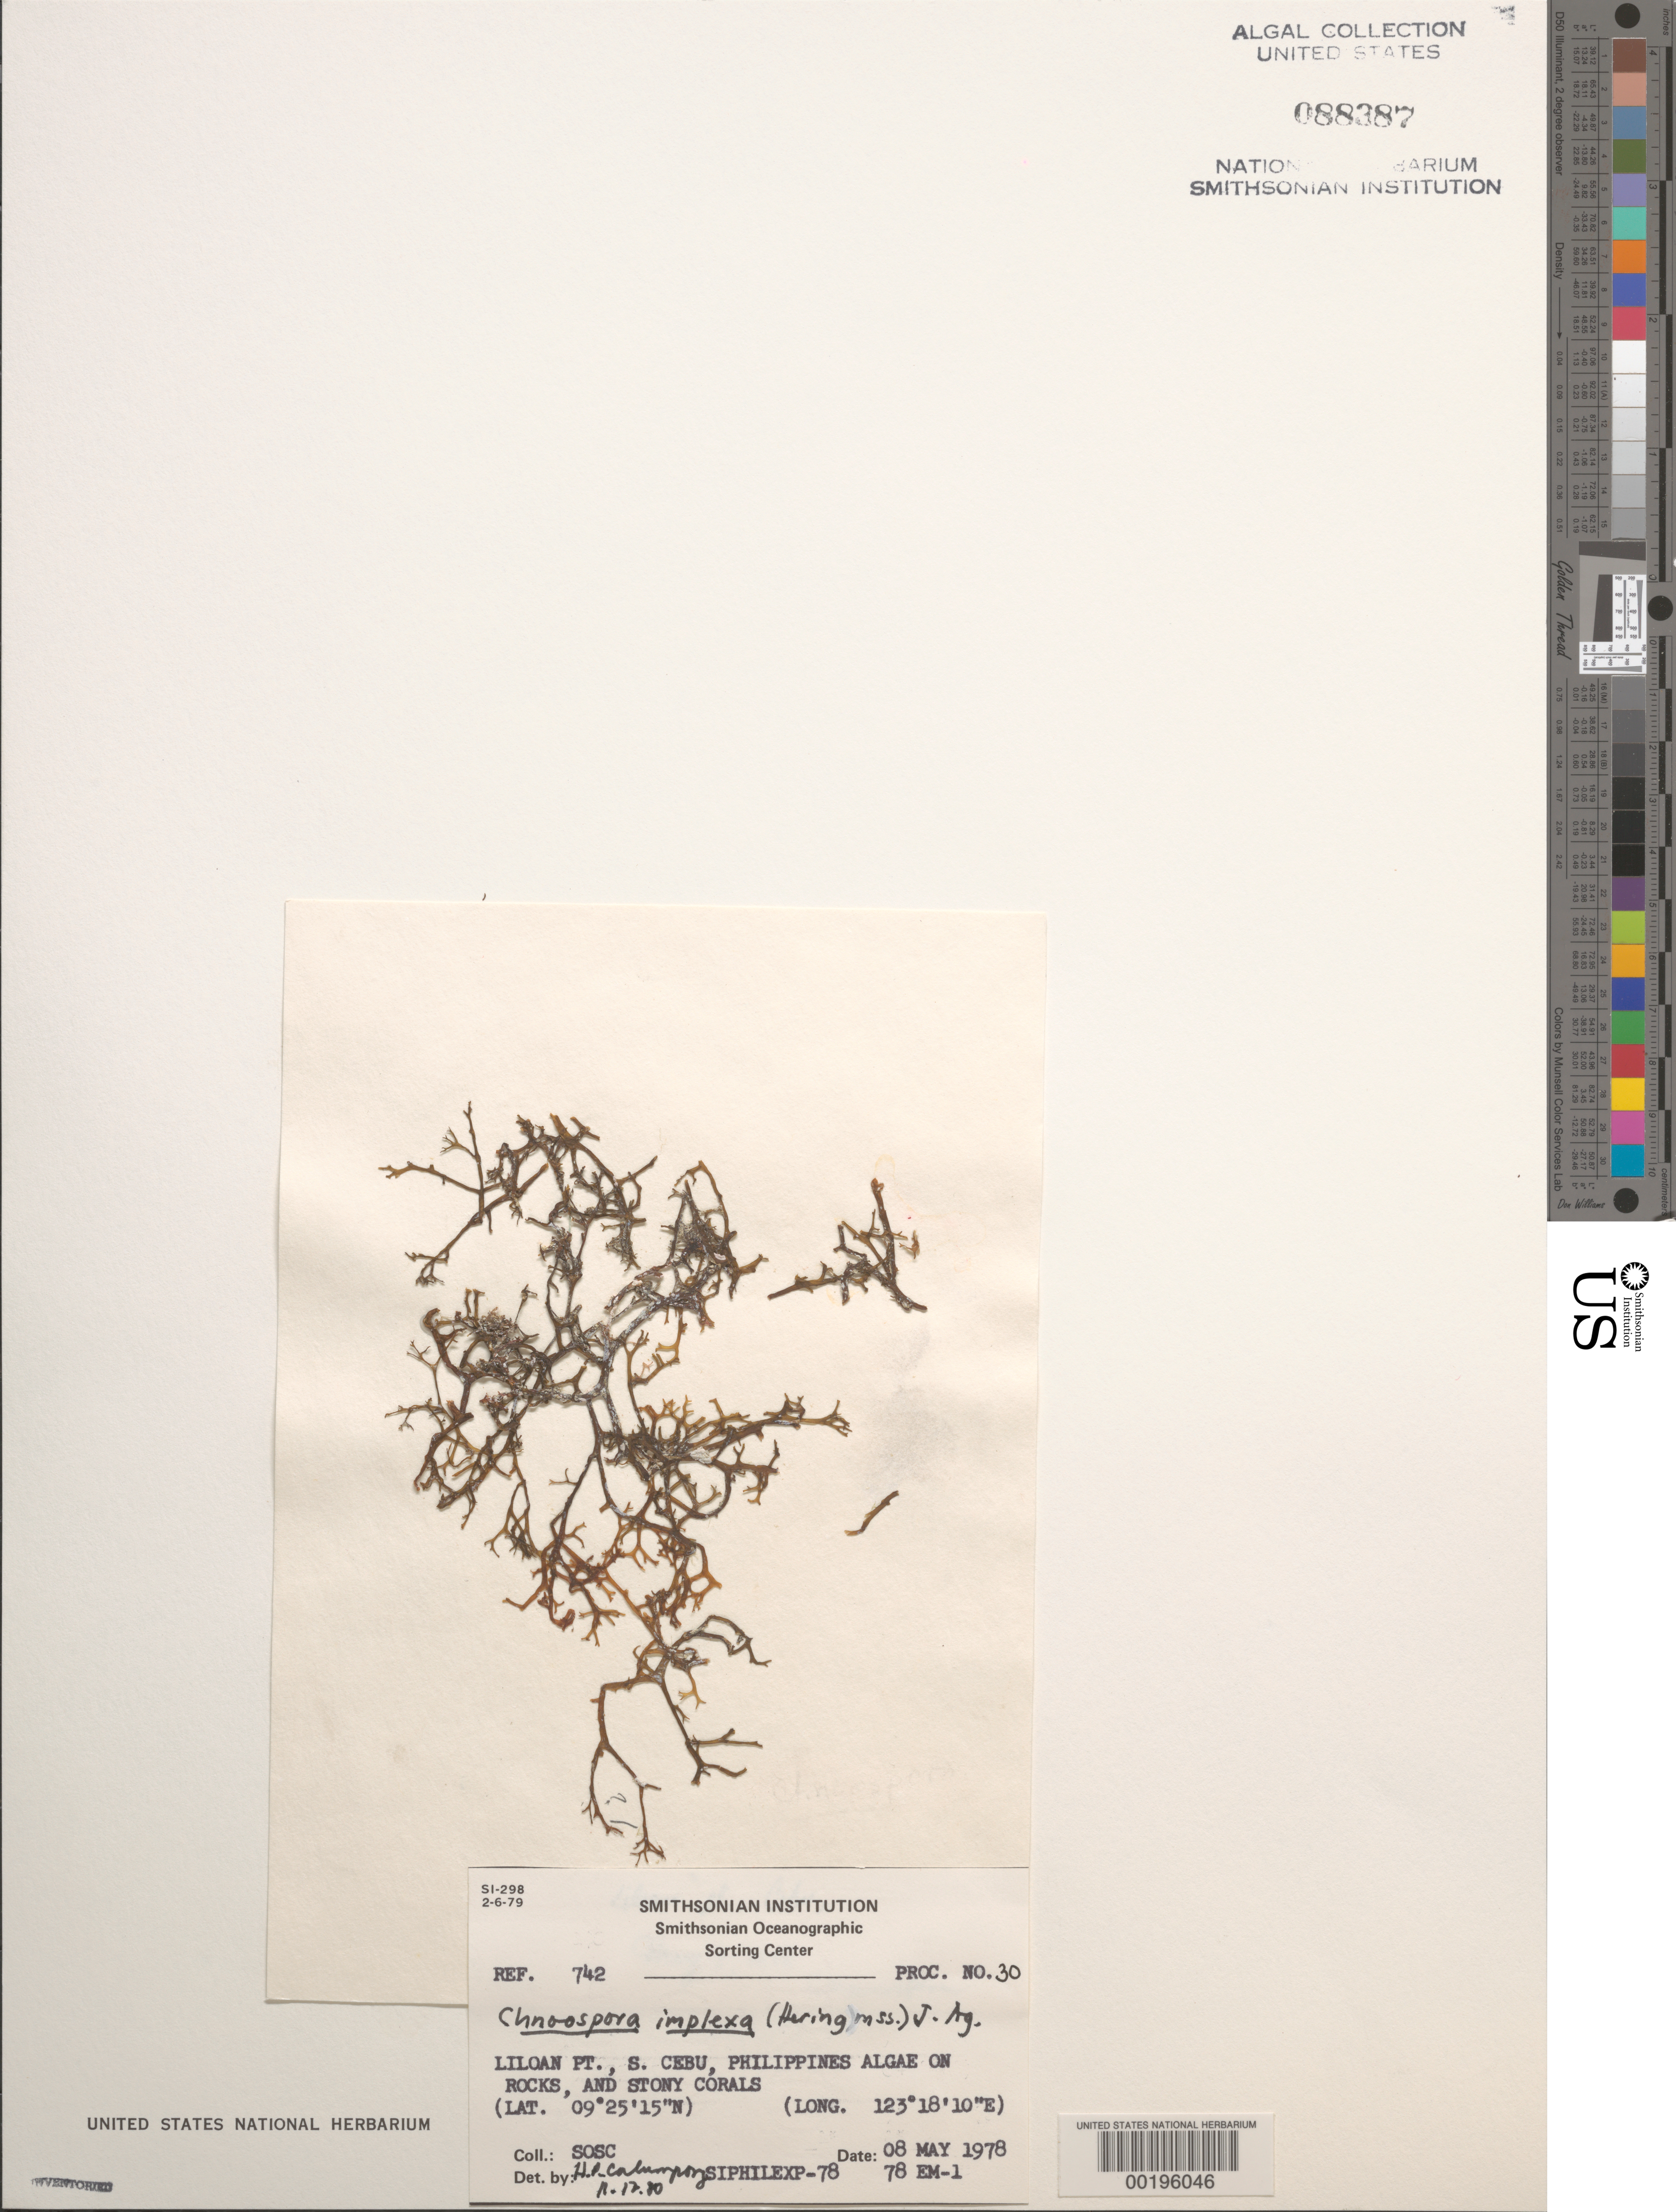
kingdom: Chromista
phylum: Ochrophyta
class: Phaeophyceae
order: Scytosiphonales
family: Scytosiphonaceae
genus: Pseudochnoospora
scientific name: Pseudochnoospora implexa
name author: (J. Agardh) Santiañez et al.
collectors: SOSC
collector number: Station 78 Em-1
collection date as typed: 08 May 1978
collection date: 1978-05-08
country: Philippines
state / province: Central Visayas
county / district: Cebu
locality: Liloan point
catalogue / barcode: US 88387